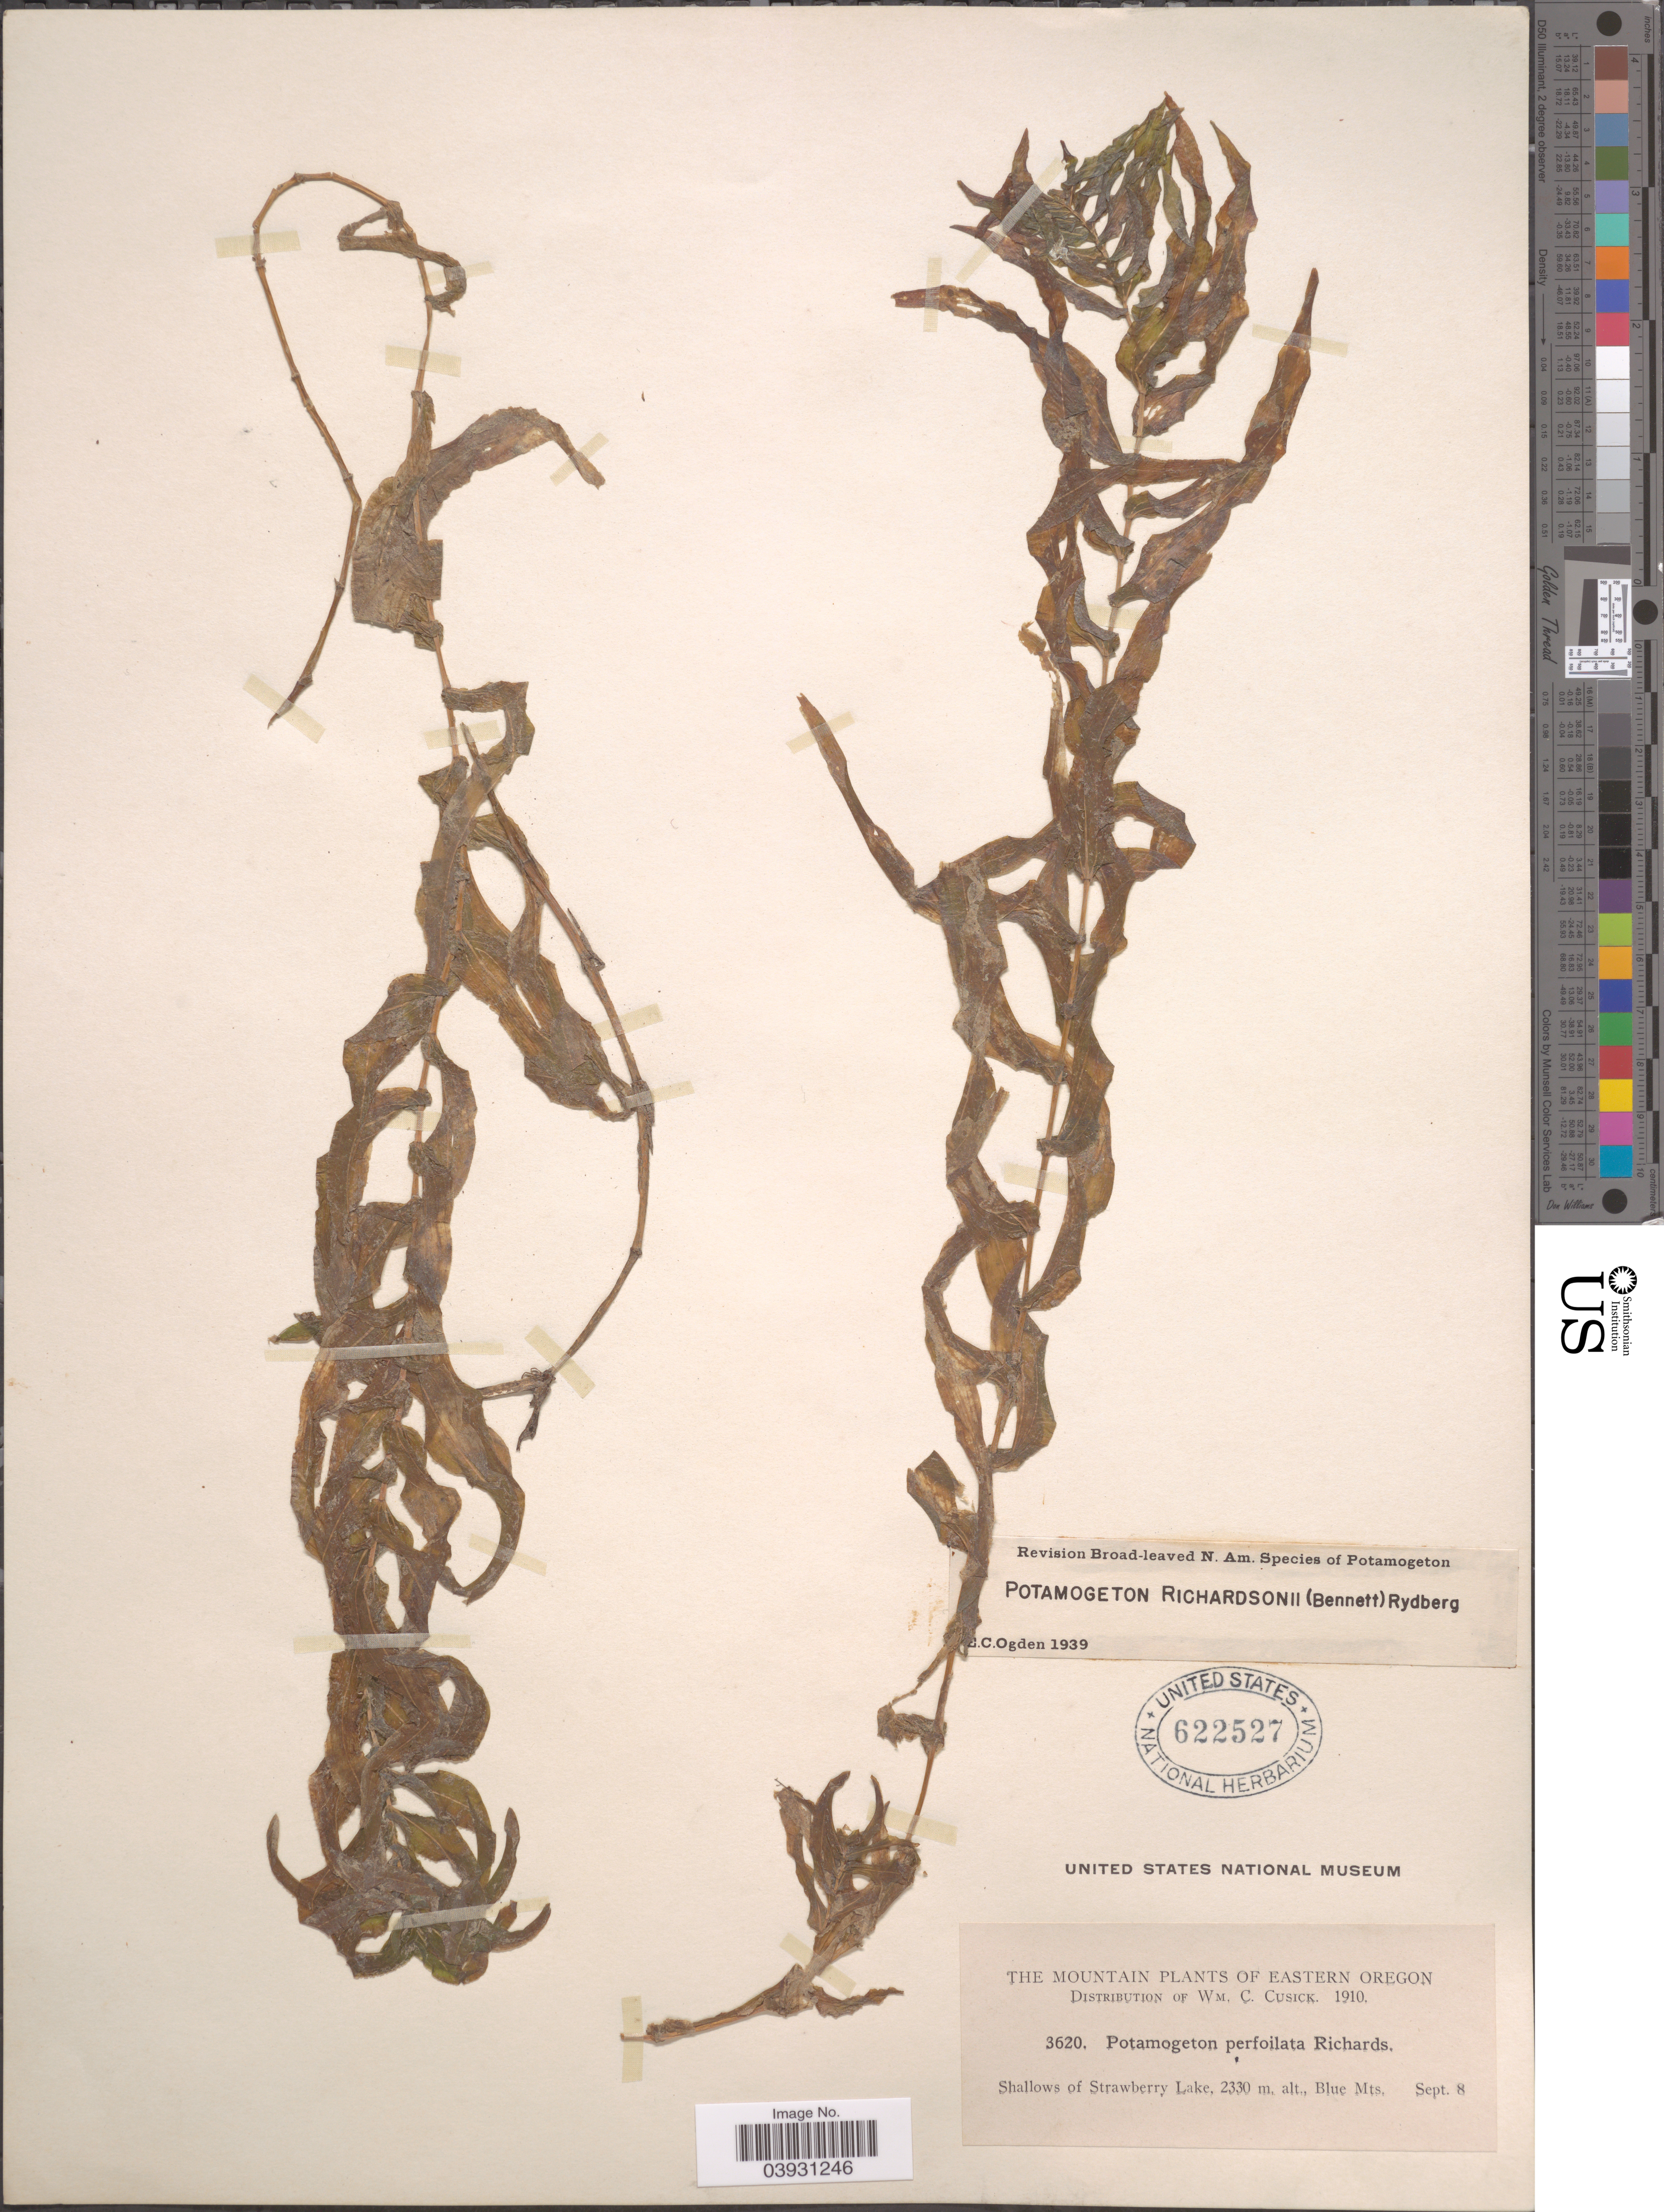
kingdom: Plantae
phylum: Tracheophyta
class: Liliopsida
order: Alismatales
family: Potamogetonaceae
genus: Potamogeton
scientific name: Potamogeton richardsonii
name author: (A.W. Benn.) Rydb.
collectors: W. C. Cusick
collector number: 3620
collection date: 1910-09-08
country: United States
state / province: Oregon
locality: The Mountain. [unsure placement] Eastern Oregon. Shallows of Strawberry Lake. Blue Mts.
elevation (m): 2330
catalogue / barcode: US 622527